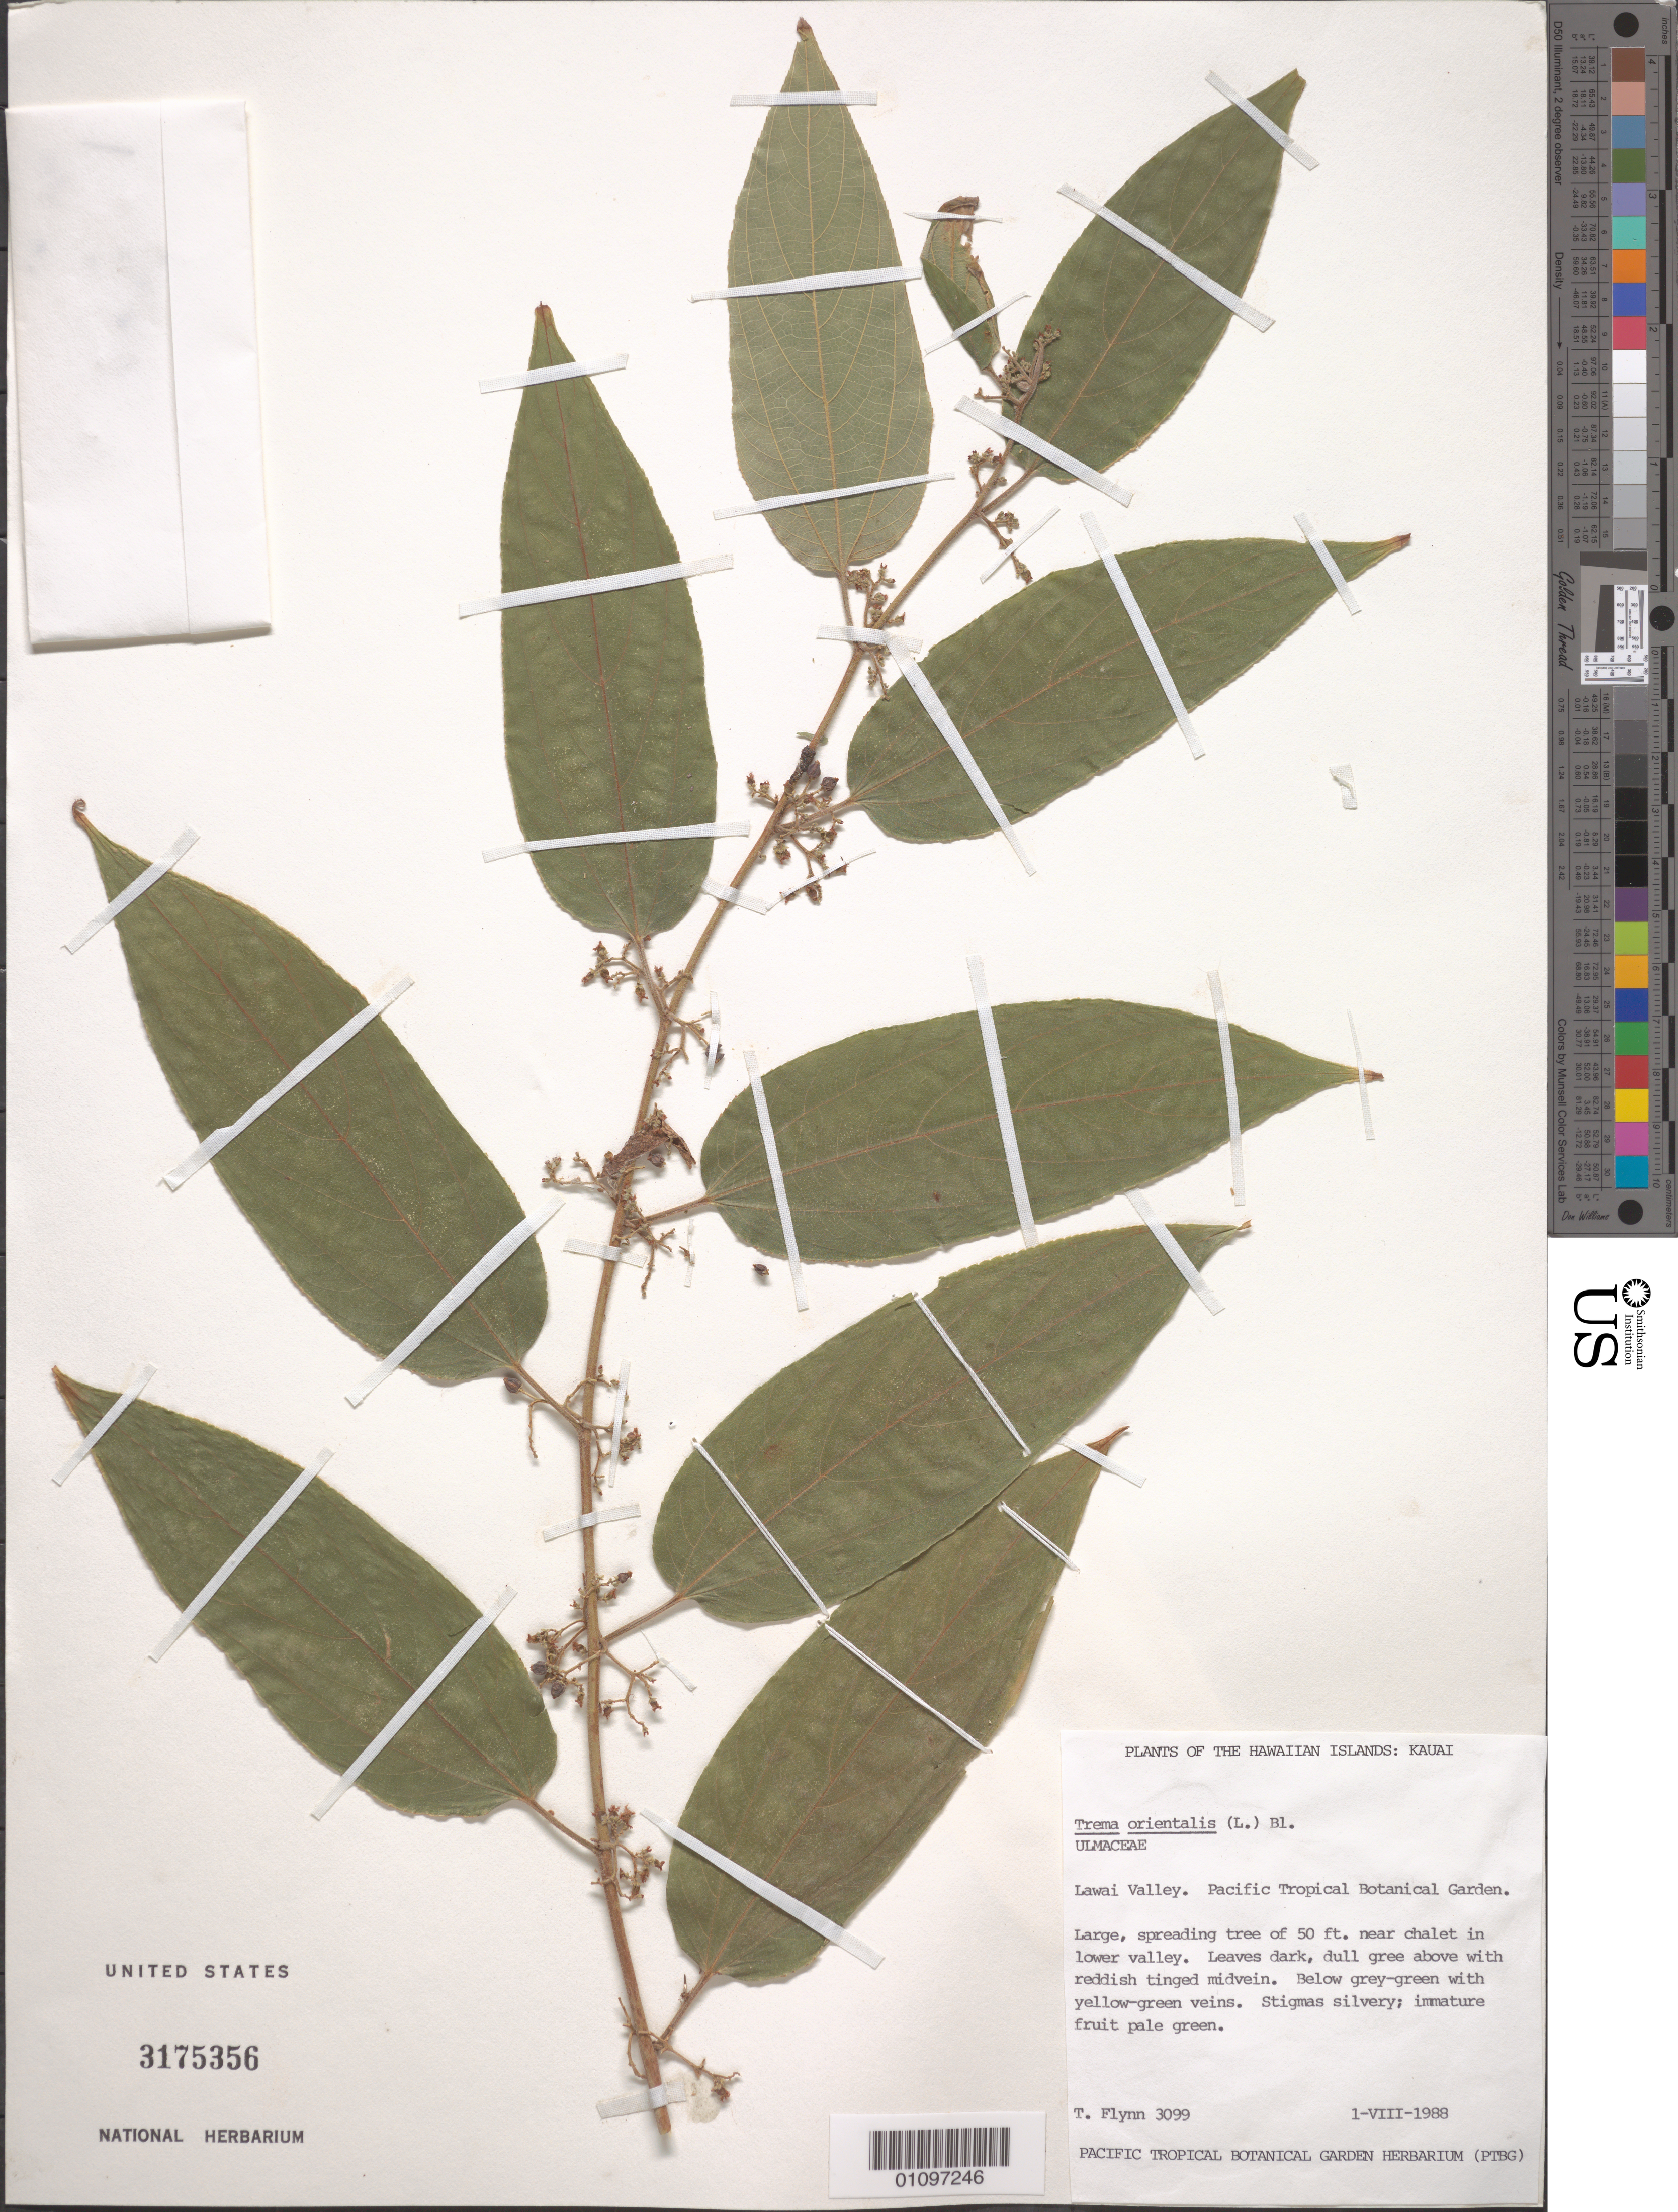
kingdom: Plantae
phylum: Tracheophyta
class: Magnoliopsida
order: Rosales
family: Cannabaceae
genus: Trema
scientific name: Trema orientale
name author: (L.) Blume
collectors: T. W. Flynn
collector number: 3099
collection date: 1998-08-01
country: United States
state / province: Hawaii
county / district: Kauai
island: Kaua'i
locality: Lawai Valley. Pacific Tropical Botanical Garden.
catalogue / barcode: US 3175356